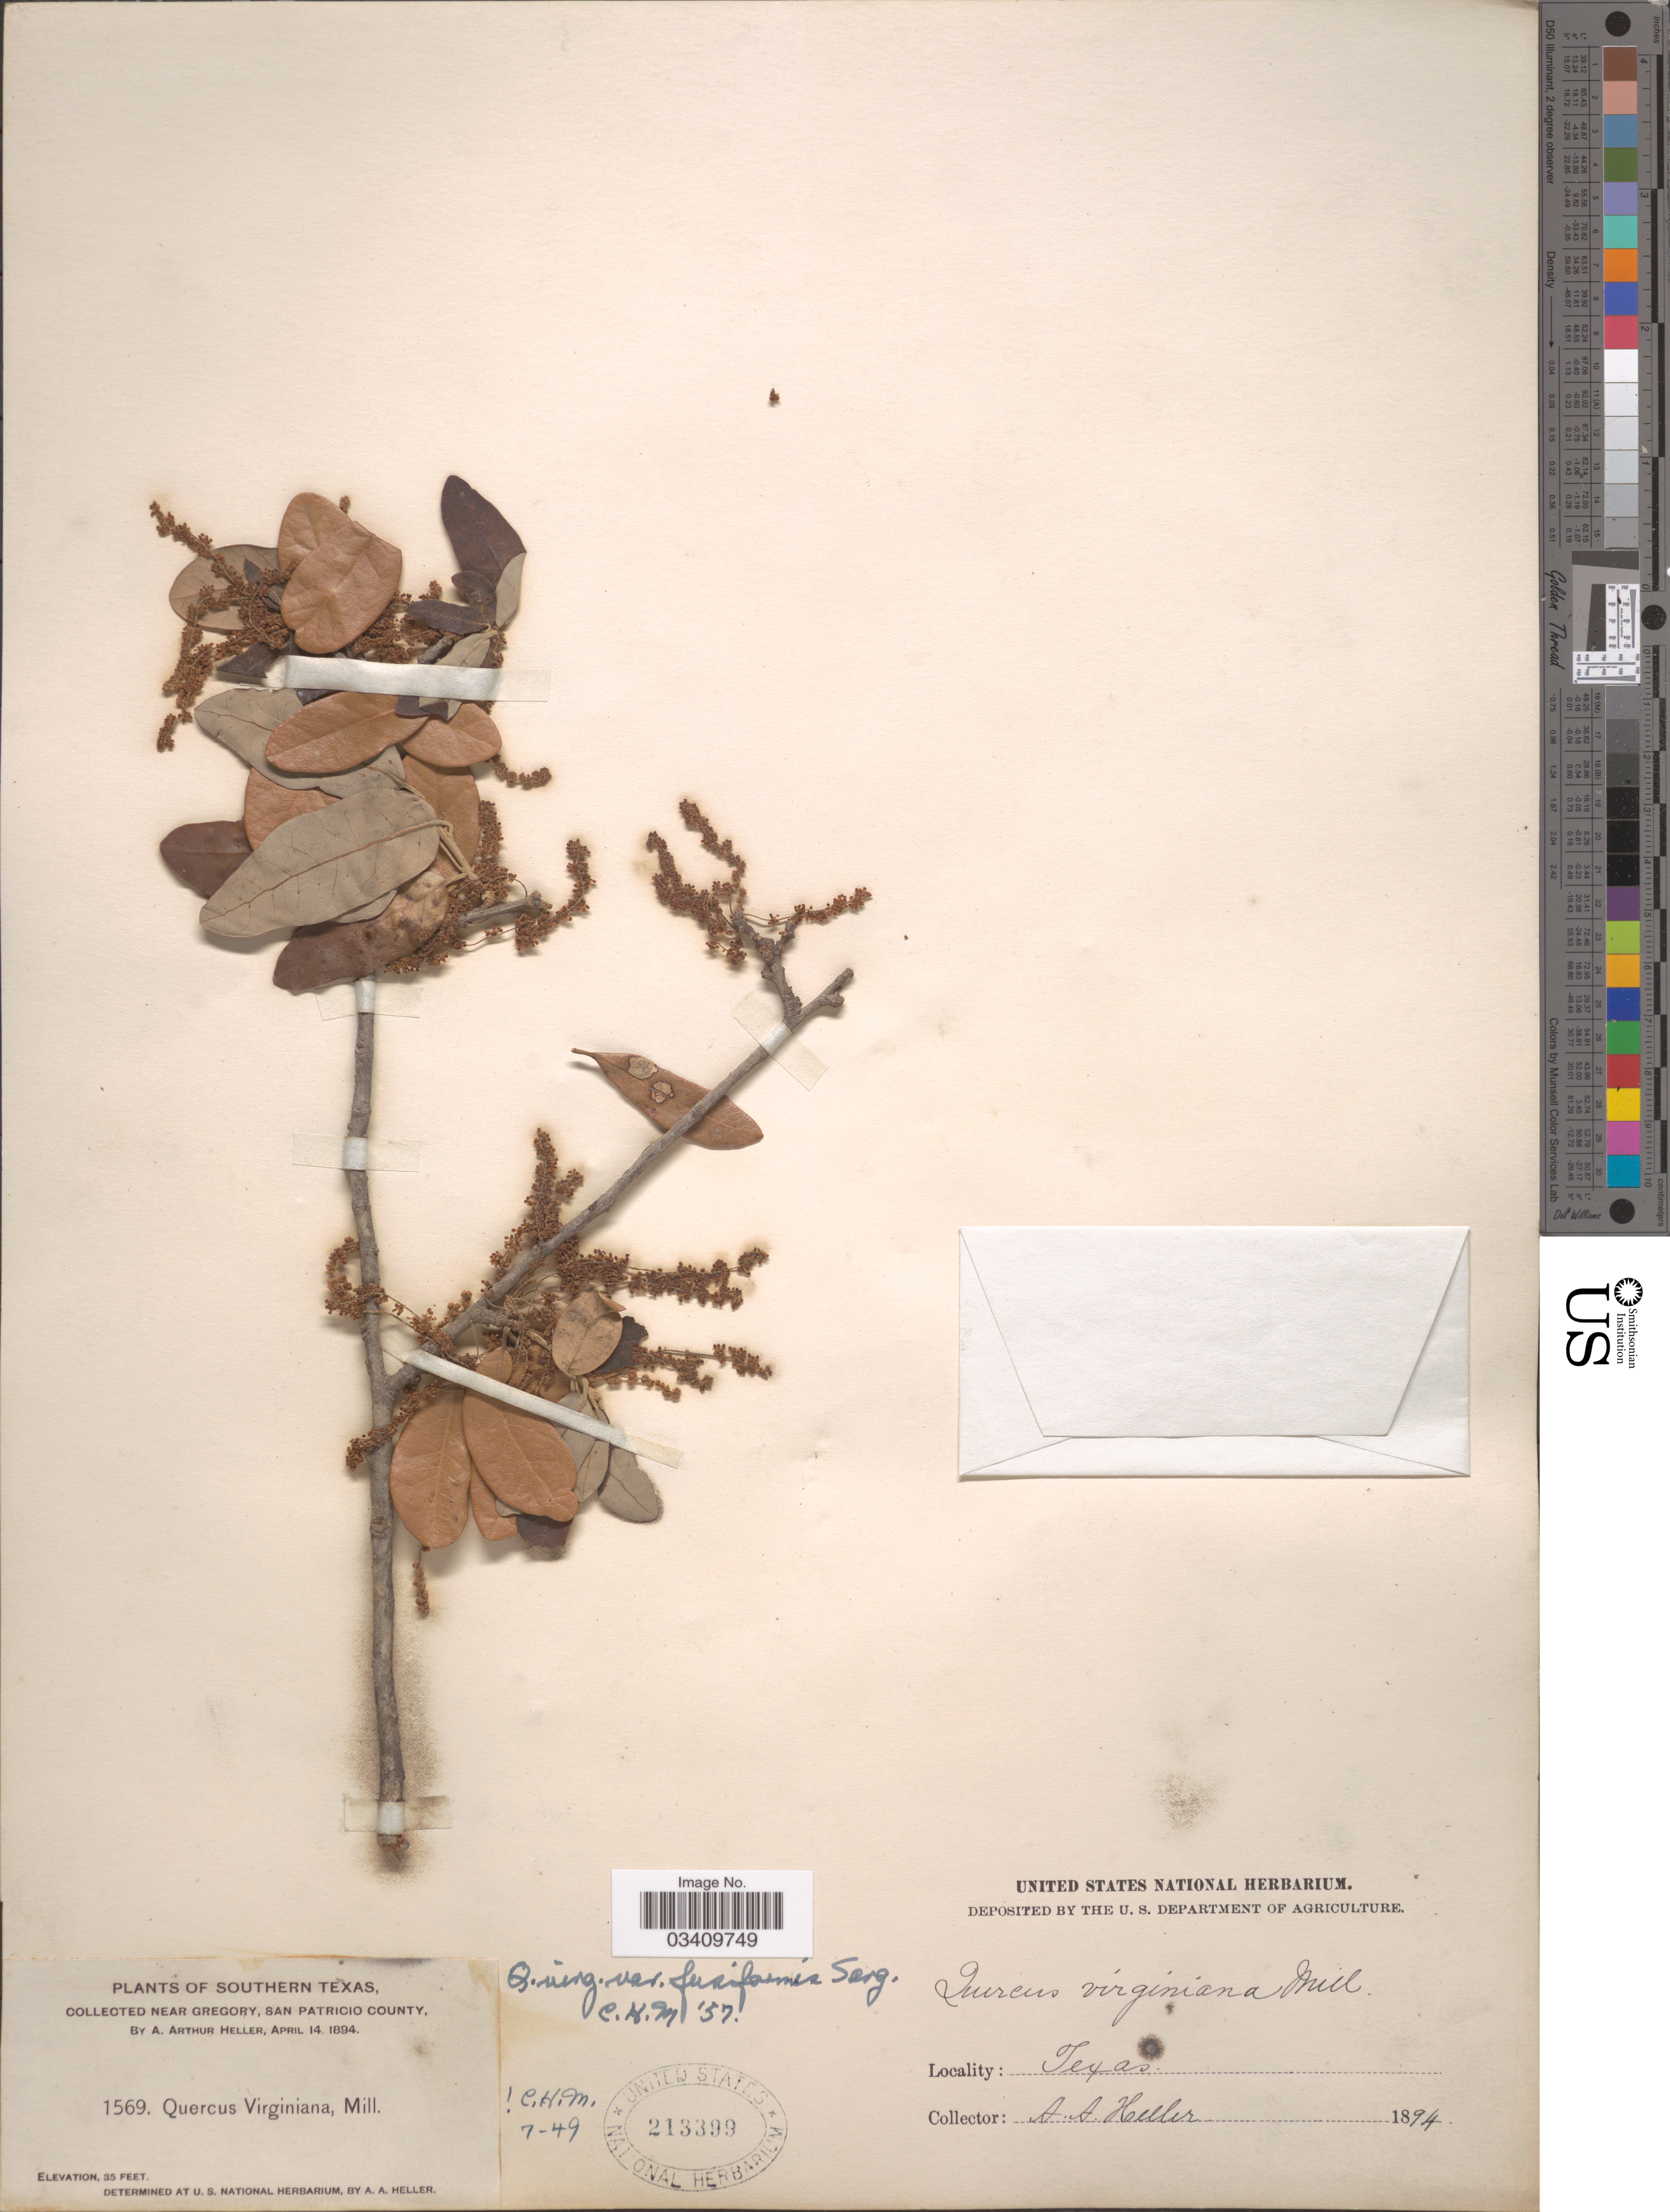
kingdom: Plantae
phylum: Tracheophyta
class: Magnoliopsida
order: Fagales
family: Fagaceae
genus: Quercus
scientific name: Quercus virginiana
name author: Mill.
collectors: A. A. Heller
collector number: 1569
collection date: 1894-04-14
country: United States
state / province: Texas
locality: Southern Texas. Near Gregory, San Patricio County.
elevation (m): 11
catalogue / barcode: US 213399